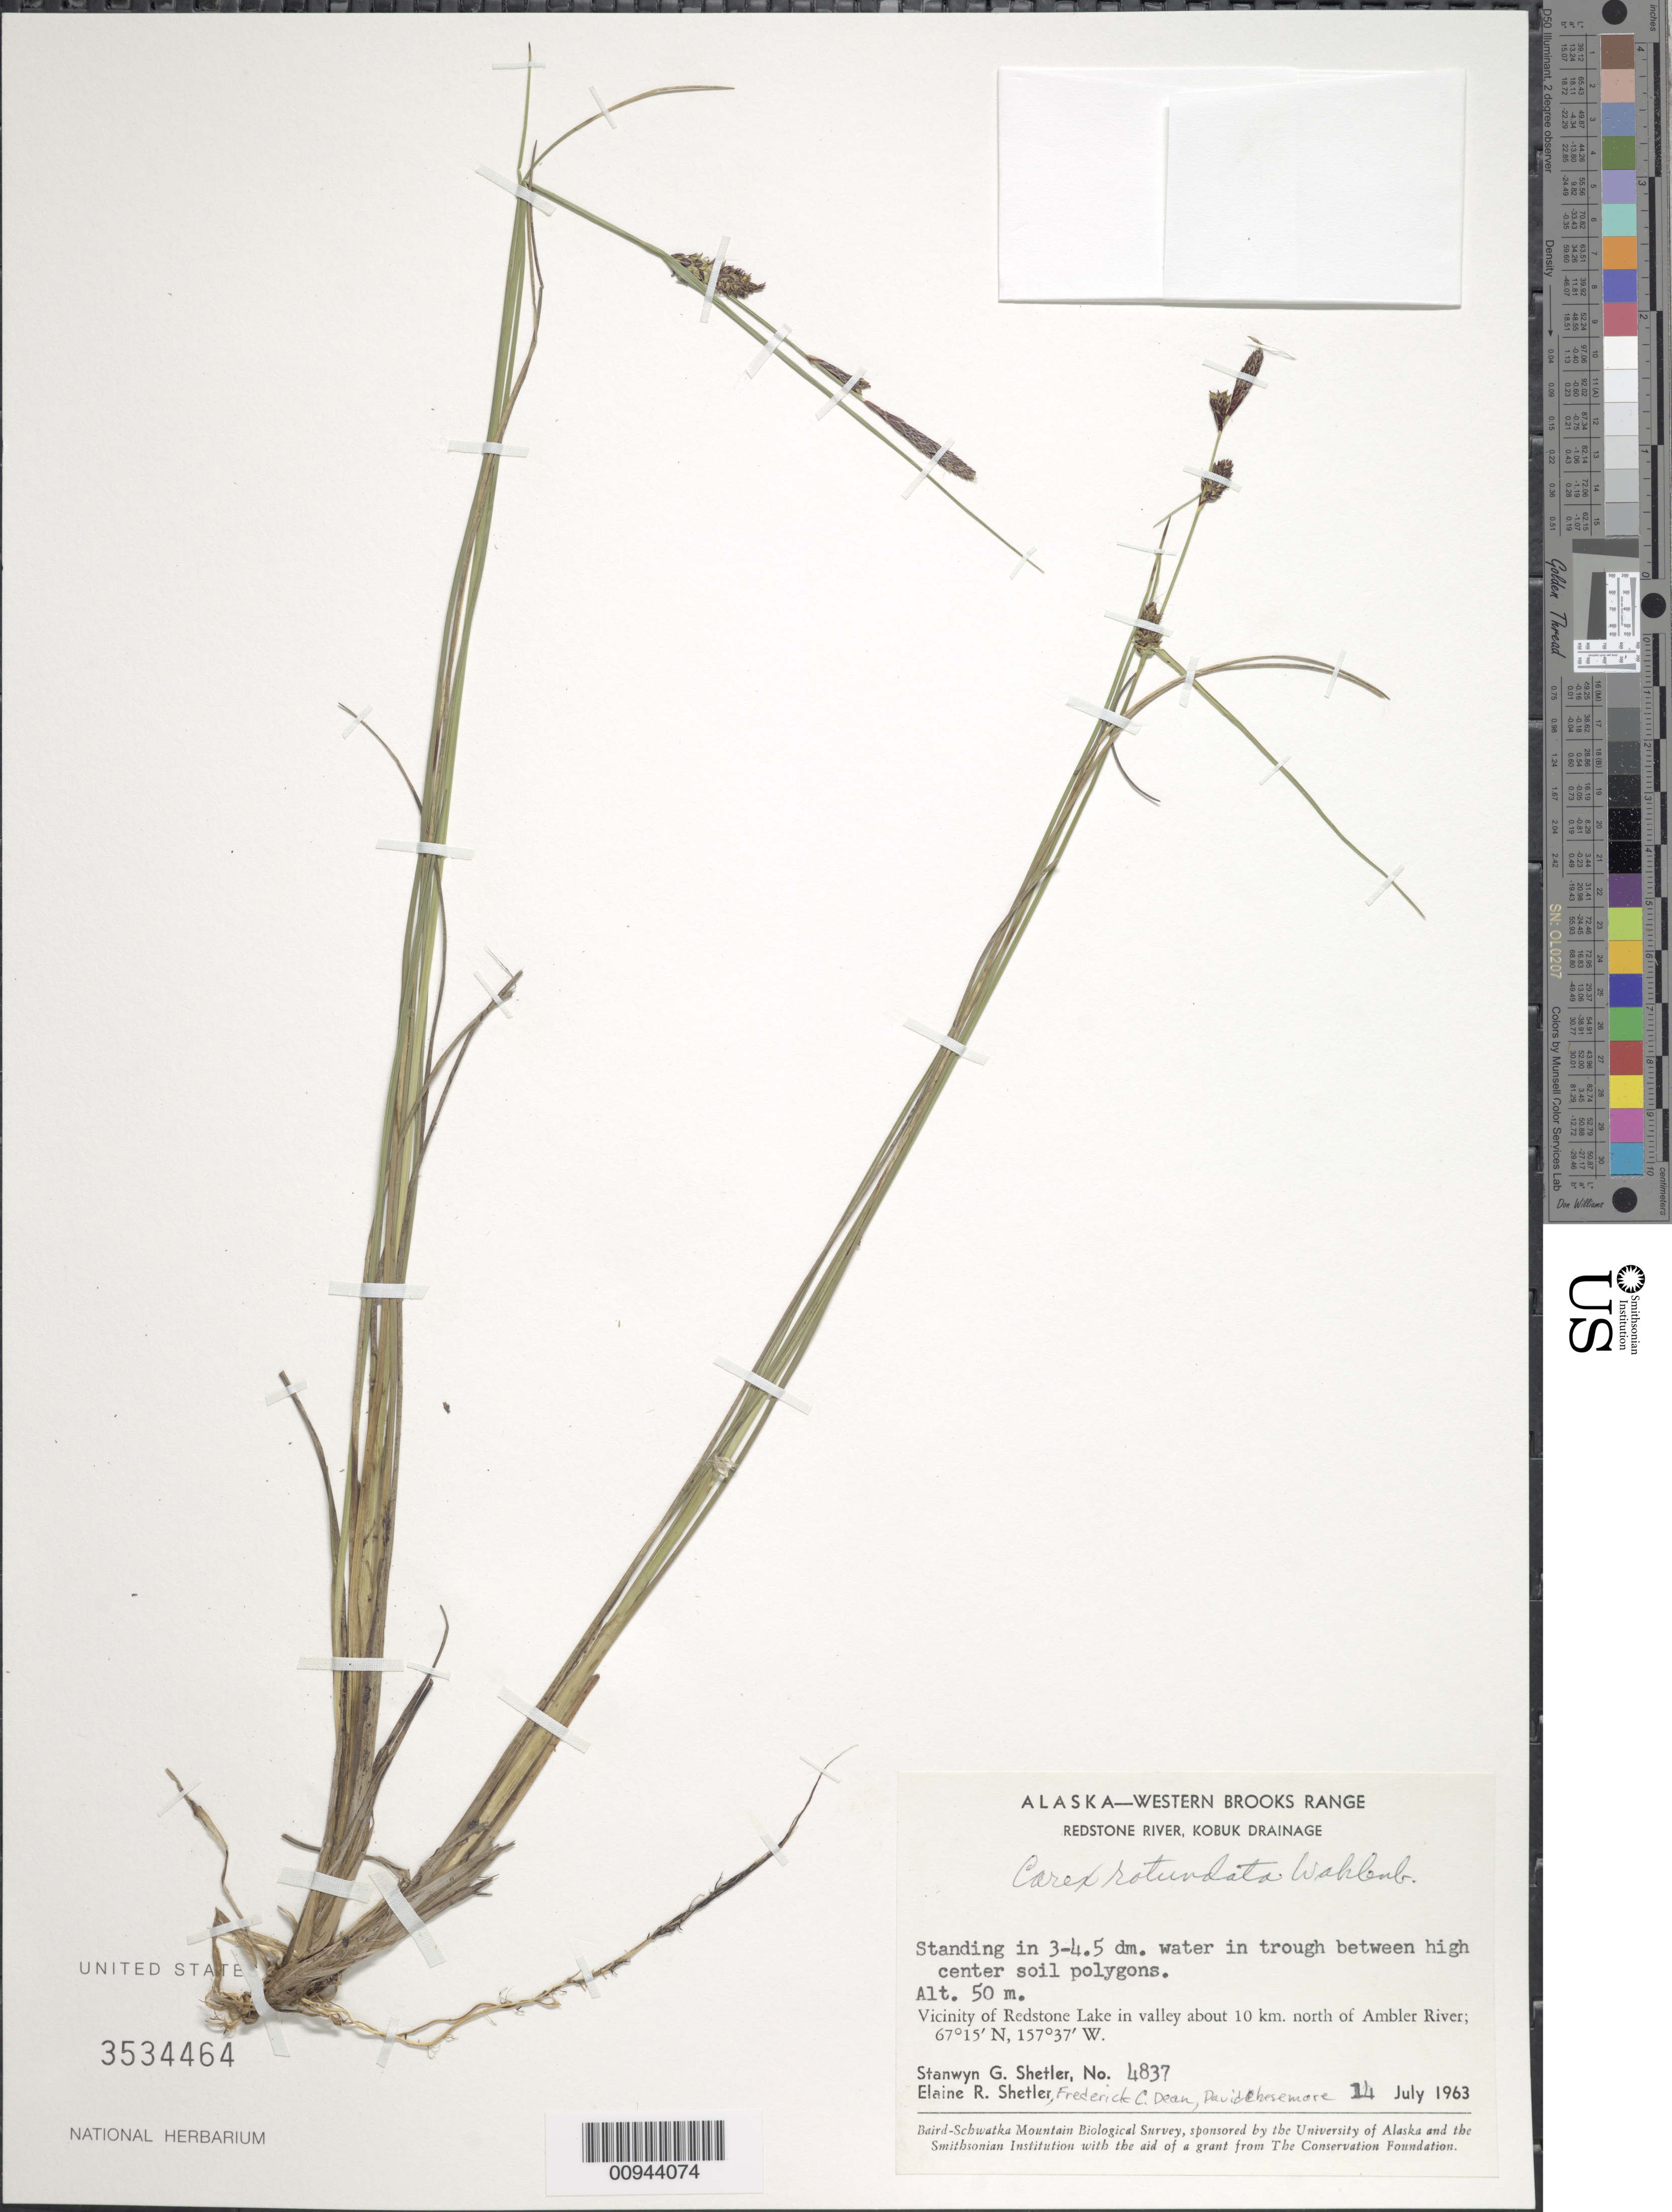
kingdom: Plantae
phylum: Tracheophyta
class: Liliopsida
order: Poales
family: Cyperaceae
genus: Carex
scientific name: Carex rotundata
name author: Wahlenb.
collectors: S. Shetler, E. R. Shetler, F. C. Dean & D. Chesemore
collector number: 4837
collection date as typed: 14 Jul 1963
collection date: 1963-07-14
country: United States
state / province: Alaska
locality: Vicinity of Redstone Lake in valley about 10 km. north of Ambler River. Western Brooks Range, Redstone River, Kobuk Drainage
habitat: Standing in 3-4.5 dm. water in trough between high center soil polygons.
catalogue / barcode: US 3534464